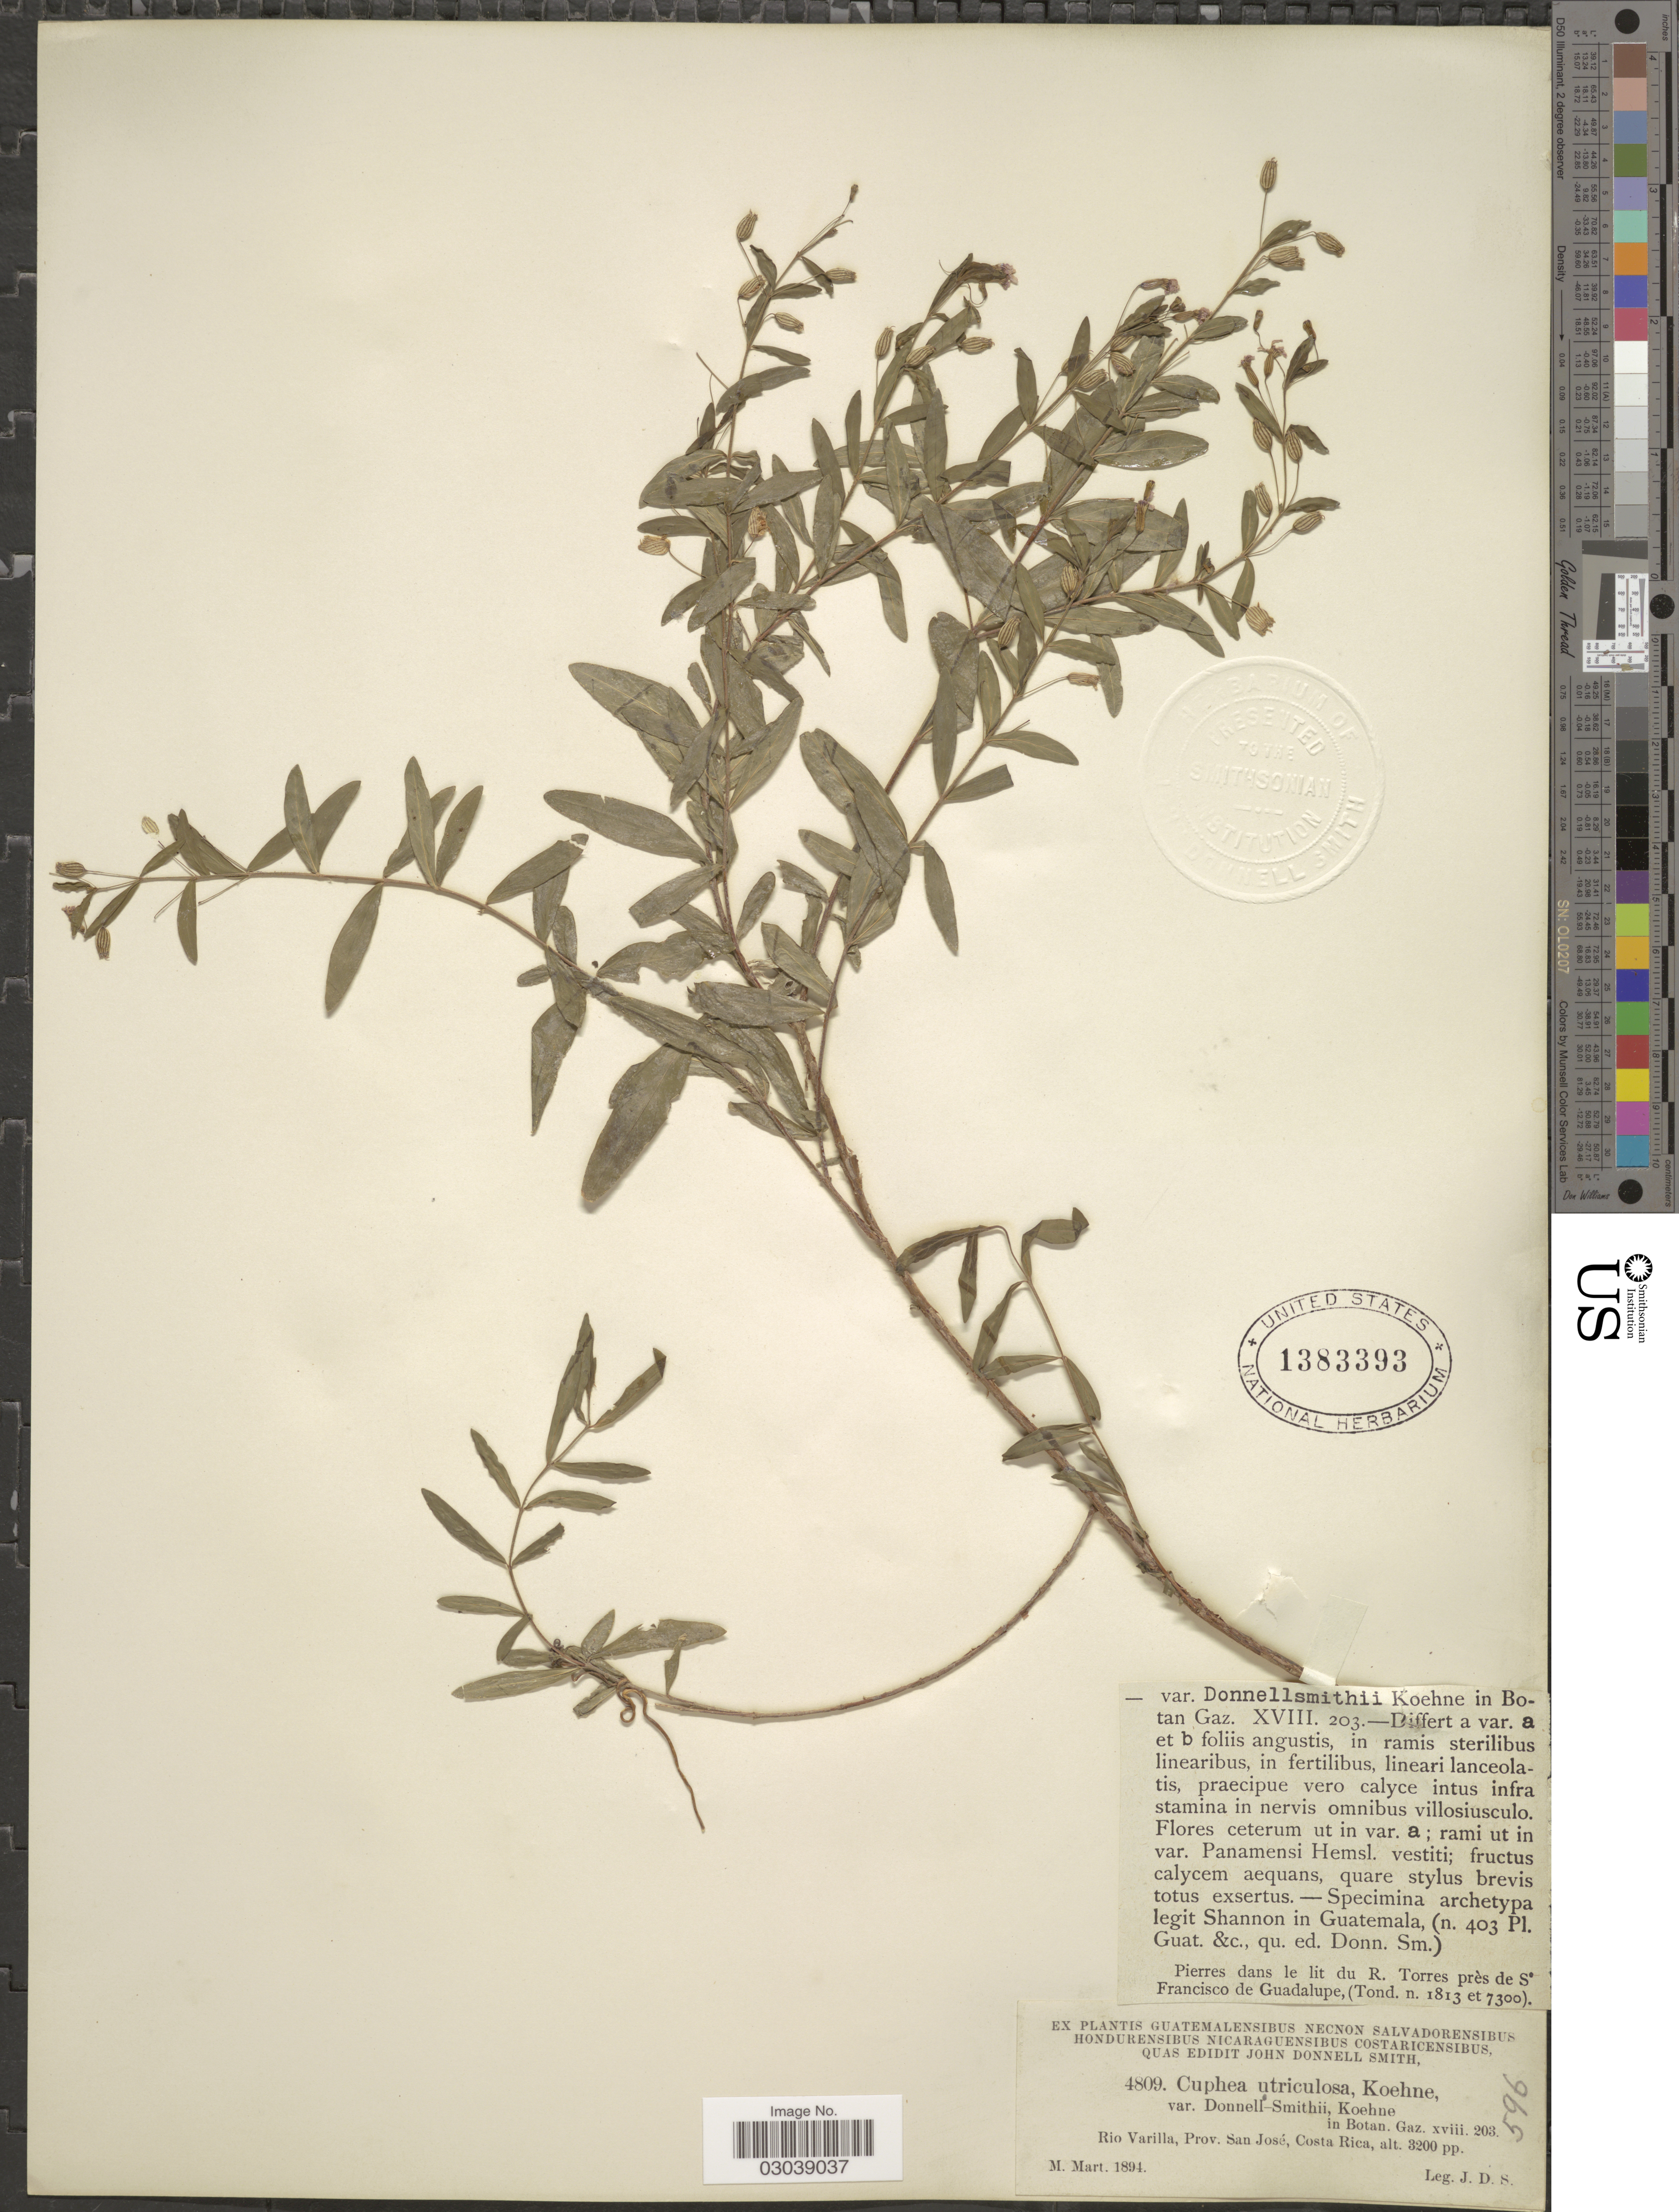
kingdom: Plantae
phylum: Tracheophyta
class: Magnoliopsida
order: Myrtales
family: Lythraceae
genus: Cuphea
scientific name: Cuphea utriculosa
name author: Koehne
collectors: J. Donnell Smith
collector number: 4809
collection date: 1894-03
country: Costa Rica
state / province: San José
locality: Río Varilla, Prov. San José.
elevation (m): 975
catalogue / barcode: US 1383393